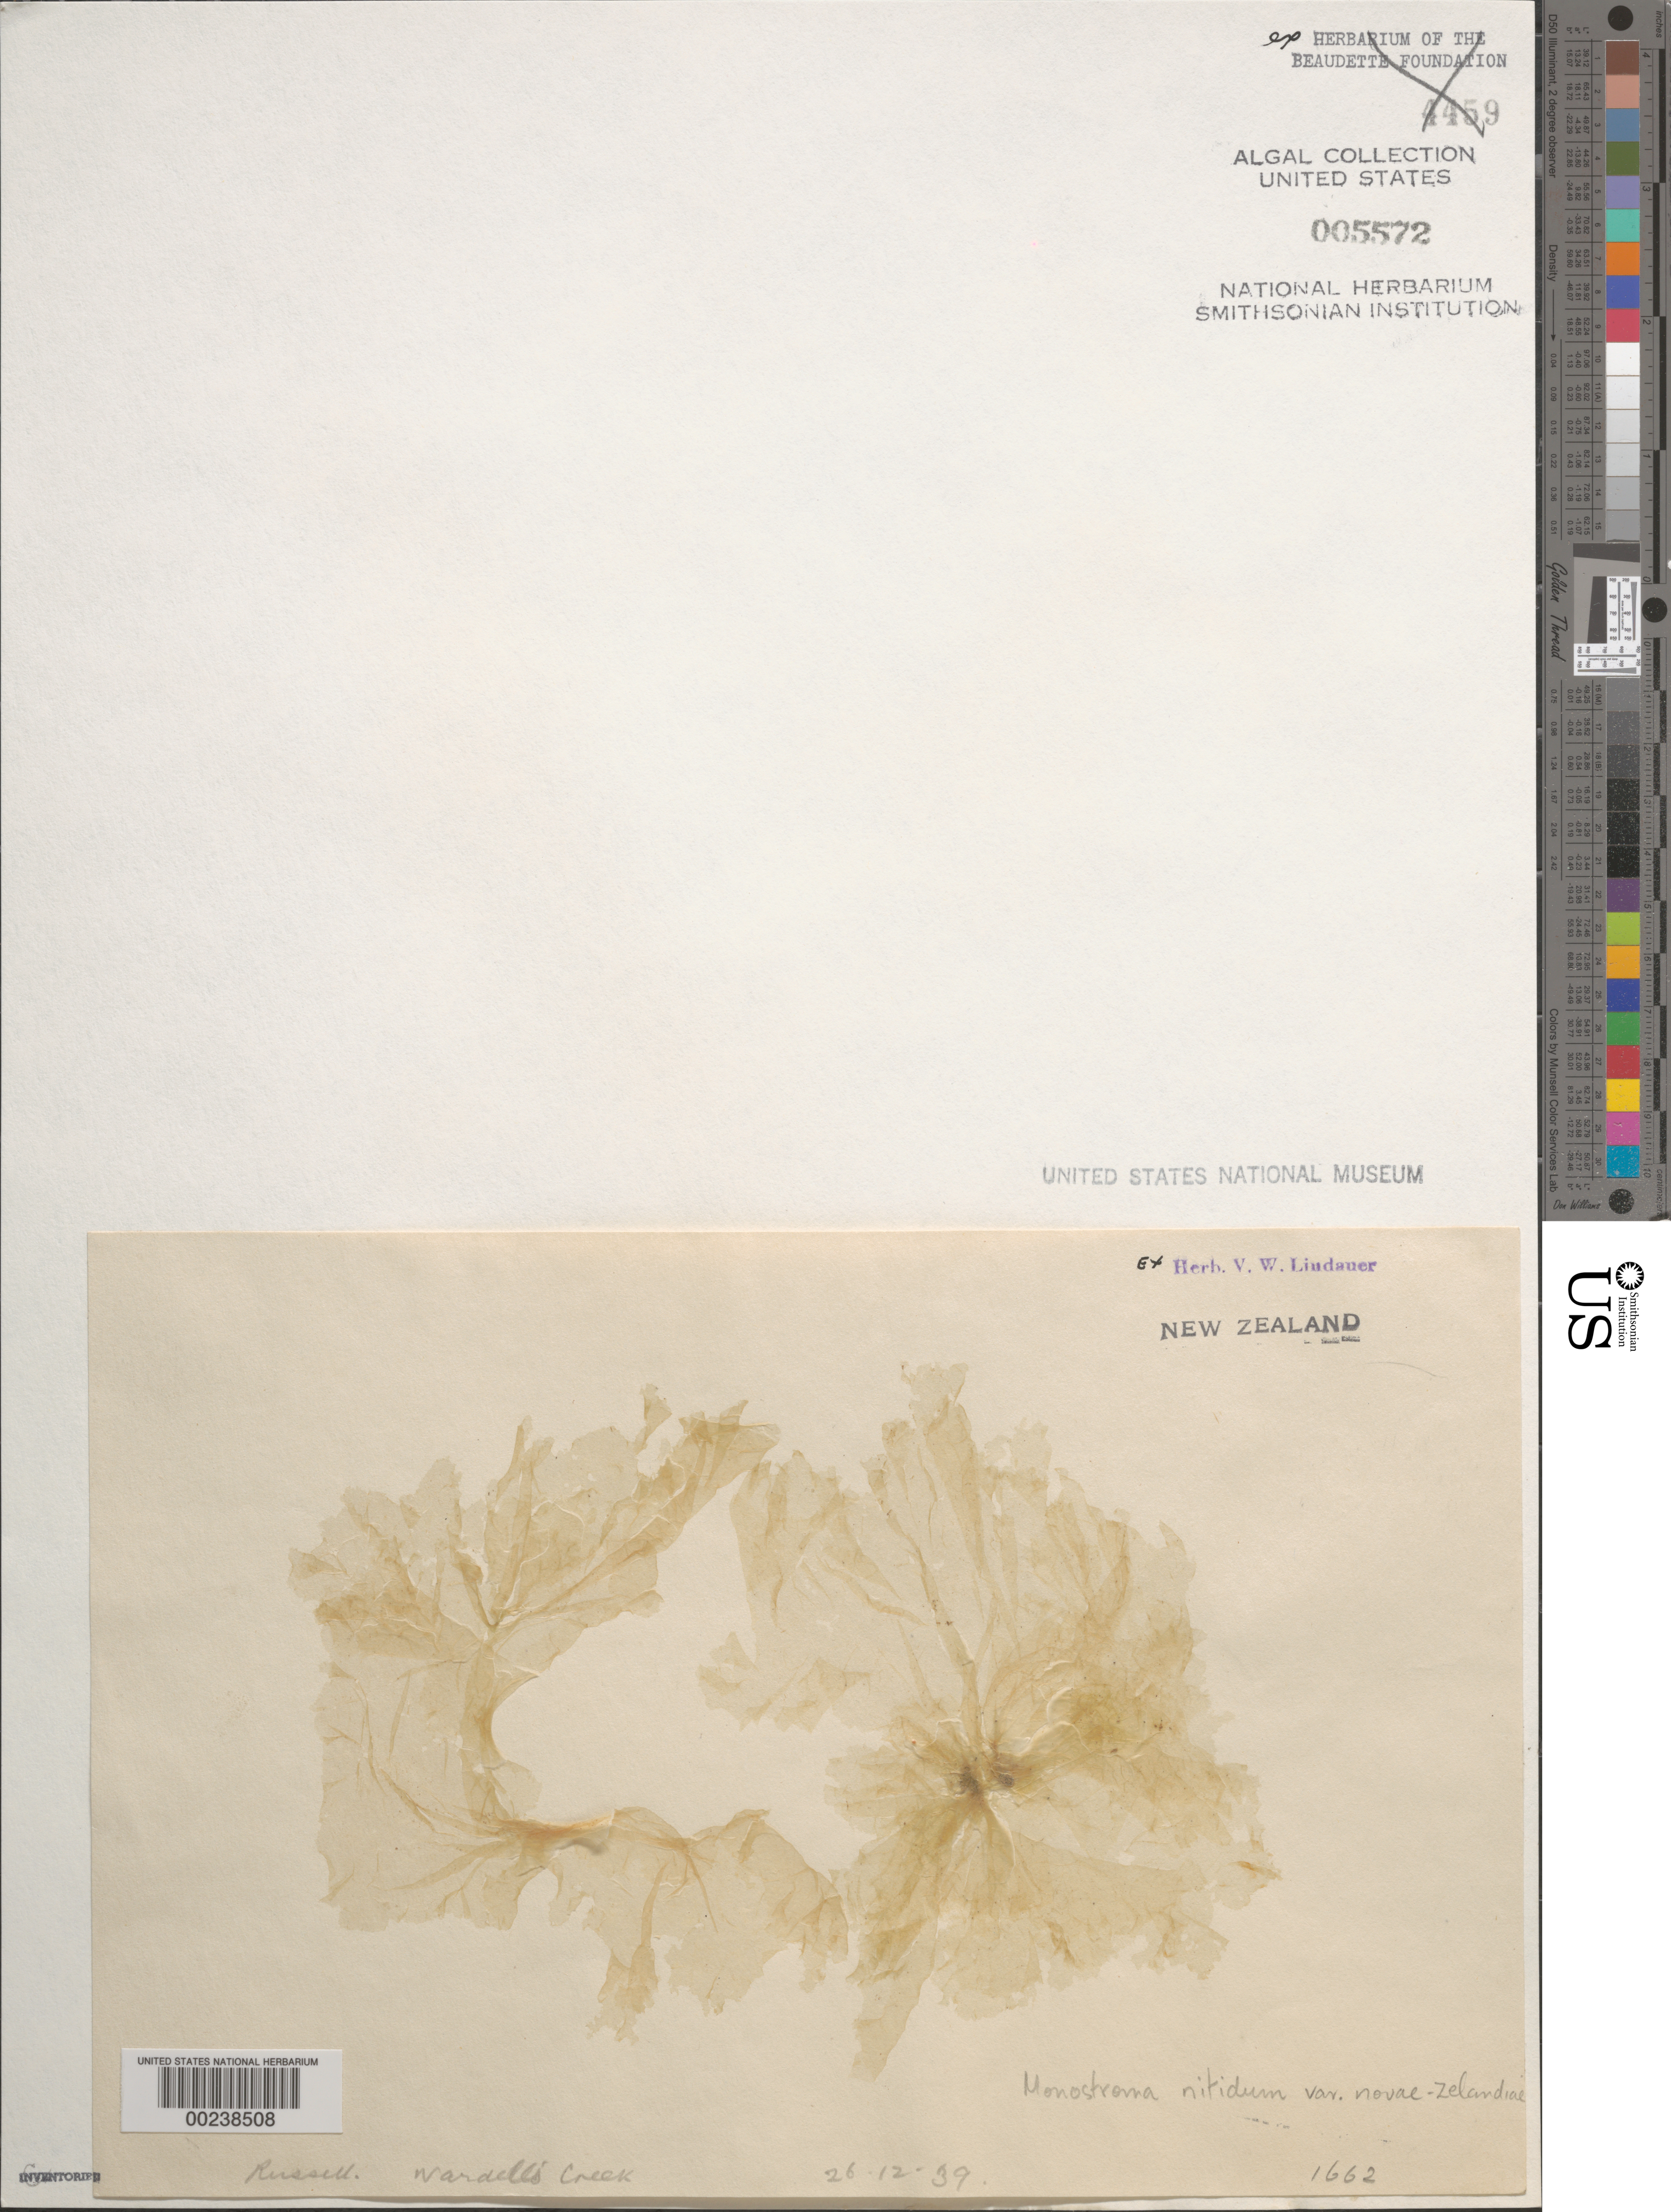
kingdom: Plantae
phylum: Chlorophyta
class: Ulvophyceae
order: Ulvales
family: Monostromataceae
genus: Monostroma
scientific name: Monostroma nitidum var. novae-zelandiae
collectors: V. Lindauer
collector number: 1662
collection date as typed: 26 Dec 1939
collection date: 1939-12-26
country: New Zealand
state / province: Northland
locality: Russell, wardell's creek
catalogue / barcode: US 5572